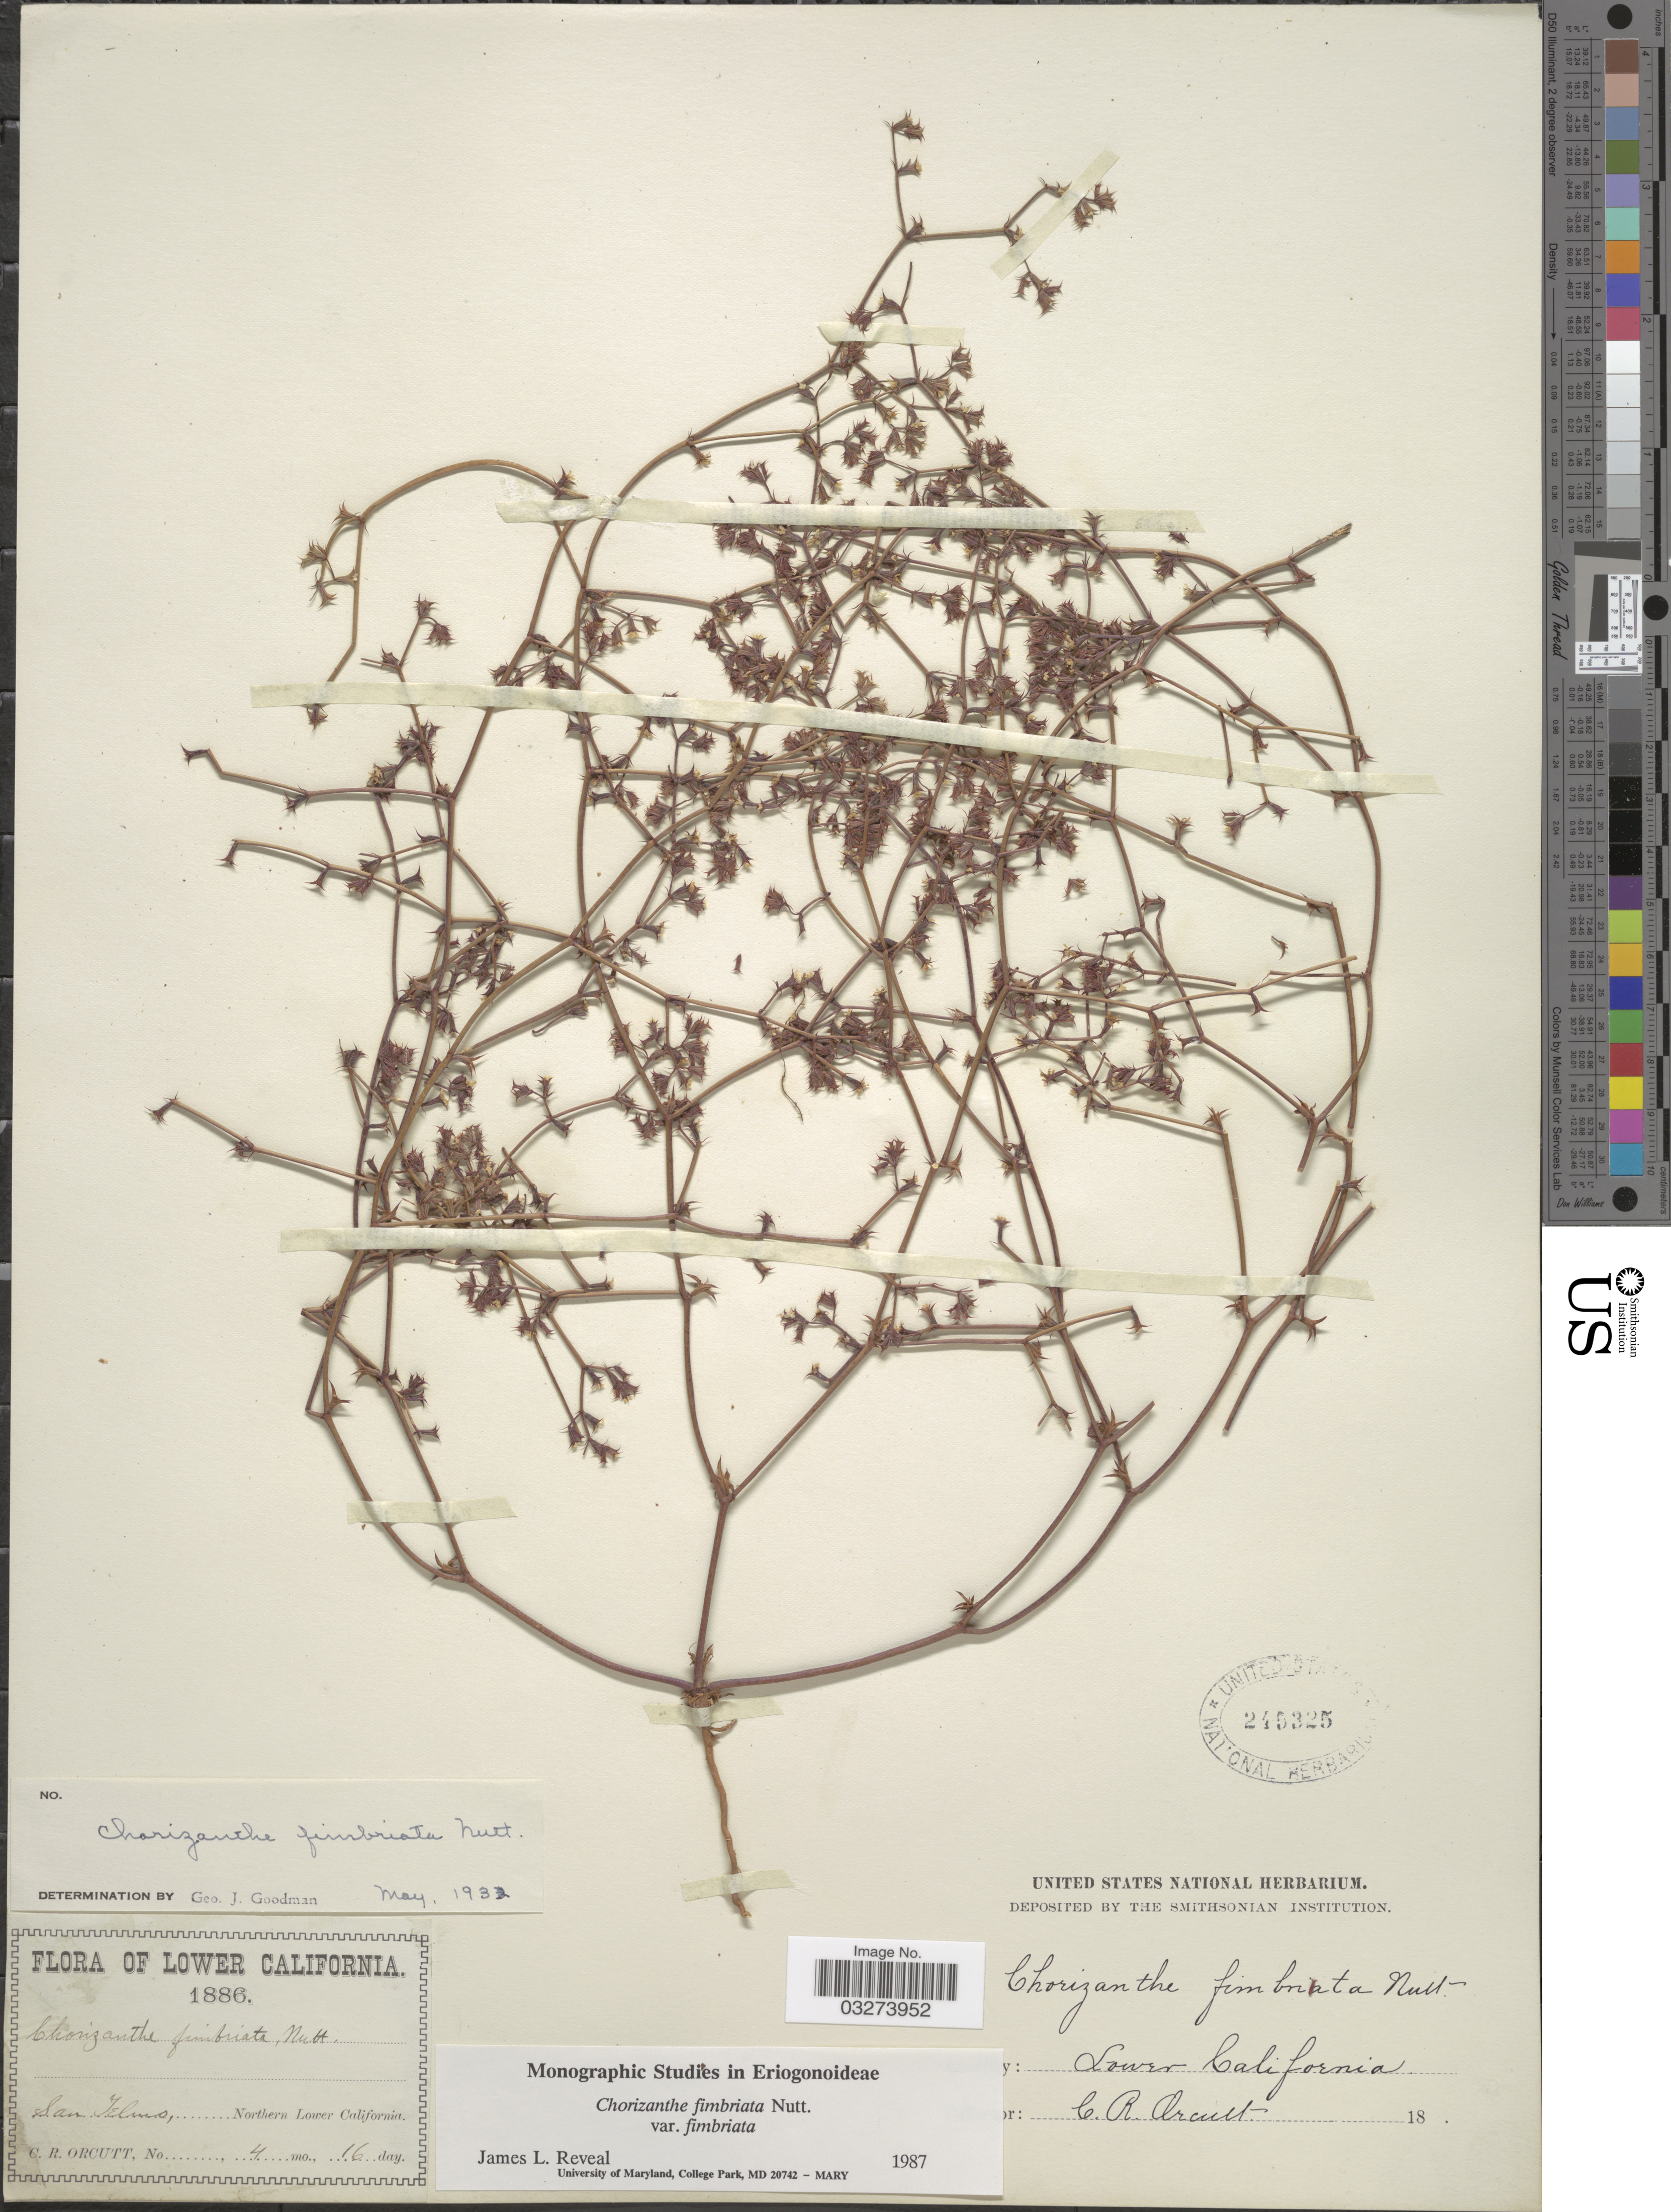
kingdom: Plantae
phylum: Tracheophyta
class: Magnoliopsida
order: Caryophyllales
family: Polygonaceae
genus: Chorizanthe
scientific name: Chorizanthe fimbriata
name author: Nutt.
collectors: C. R. Orcutt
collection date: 1886-04-16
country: Mexico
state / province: Baja California Norte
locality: San Telmo, Northern Lower California.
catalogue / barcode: US 245325